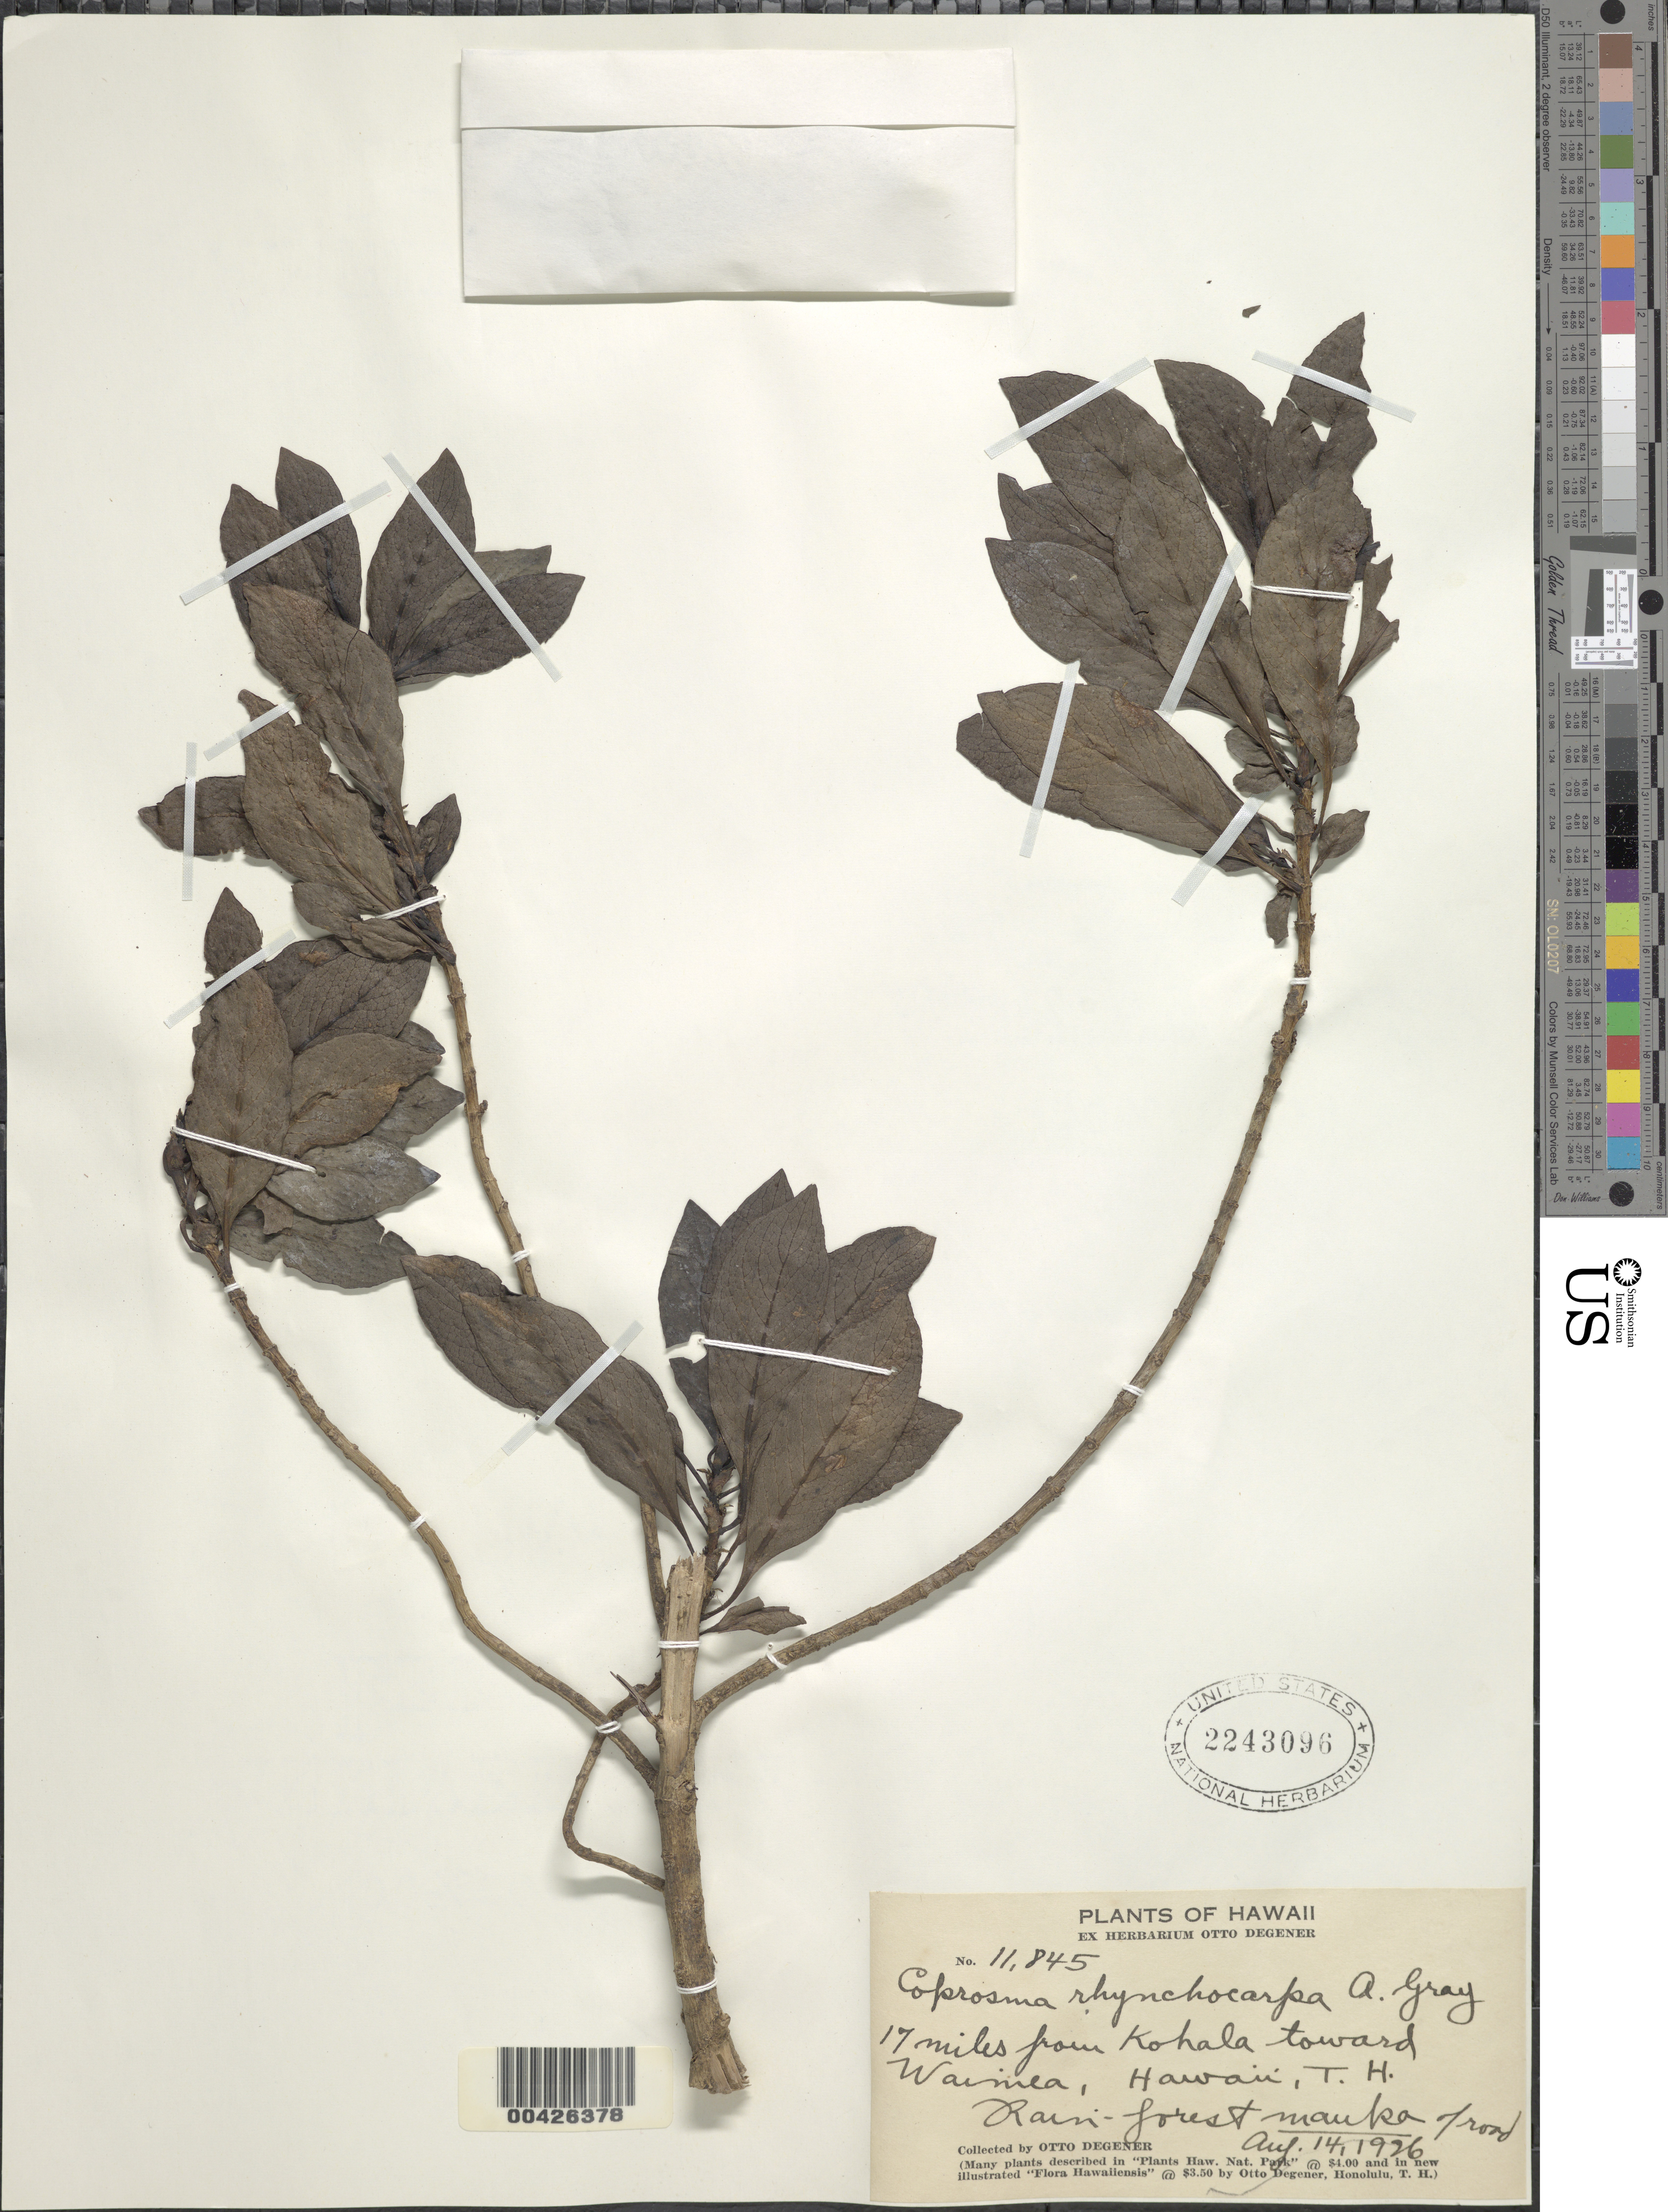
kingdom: Plantae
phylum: Tracheophyta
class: Magnoliopsida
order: Gentianales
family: Rubiaceae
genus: Coprosma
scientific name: Coprosma rhynchocarpa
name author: A. Gray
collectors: O. Degener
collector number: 11845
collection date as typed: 14 Aug 1926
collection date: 1926-08-14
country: United States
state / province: Hawaii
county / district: Hawaii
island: Hawaii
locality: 17 miles from Kohala toward Waimea, Hawaii, T.H.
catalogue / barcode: US 2243096